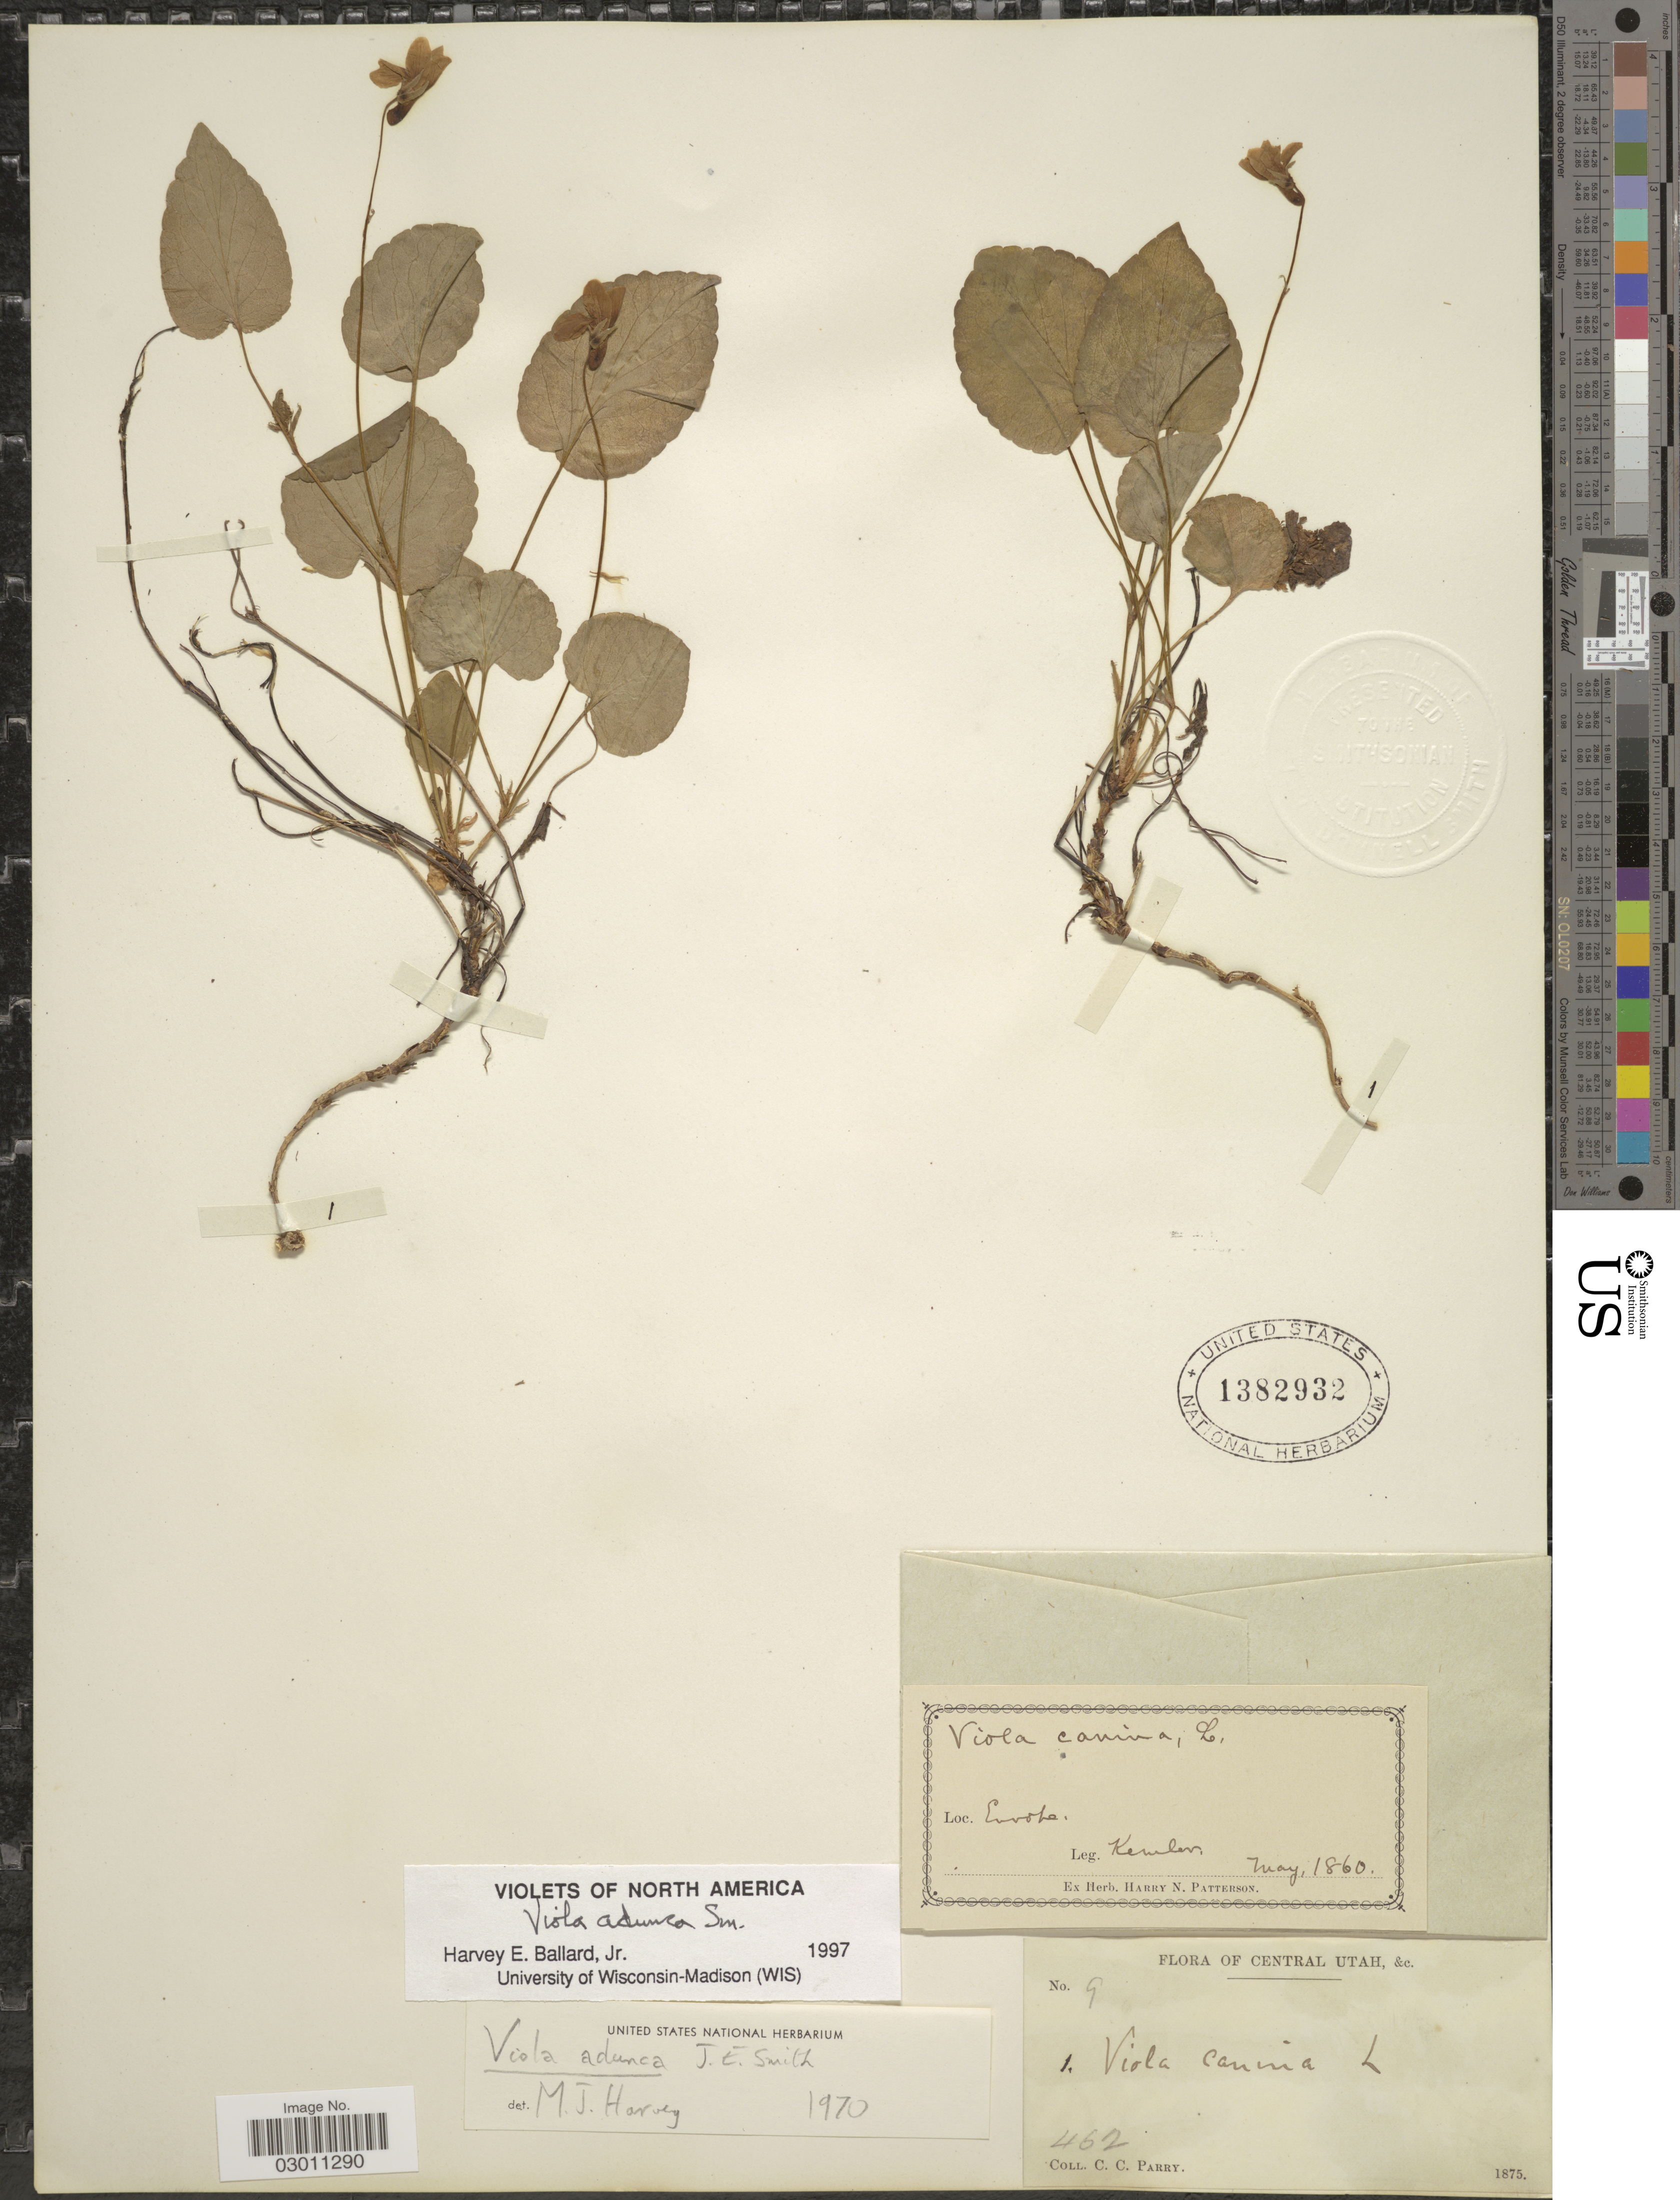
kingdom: Plantae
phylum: Tracheophyta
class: Magnoliopsida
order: Malpighiales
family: Violaceae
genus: Viola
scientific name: Viola adunca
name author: Sm.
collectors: -. Kemler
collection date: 1860-05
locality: Europe.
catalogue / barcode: US 1382932-2